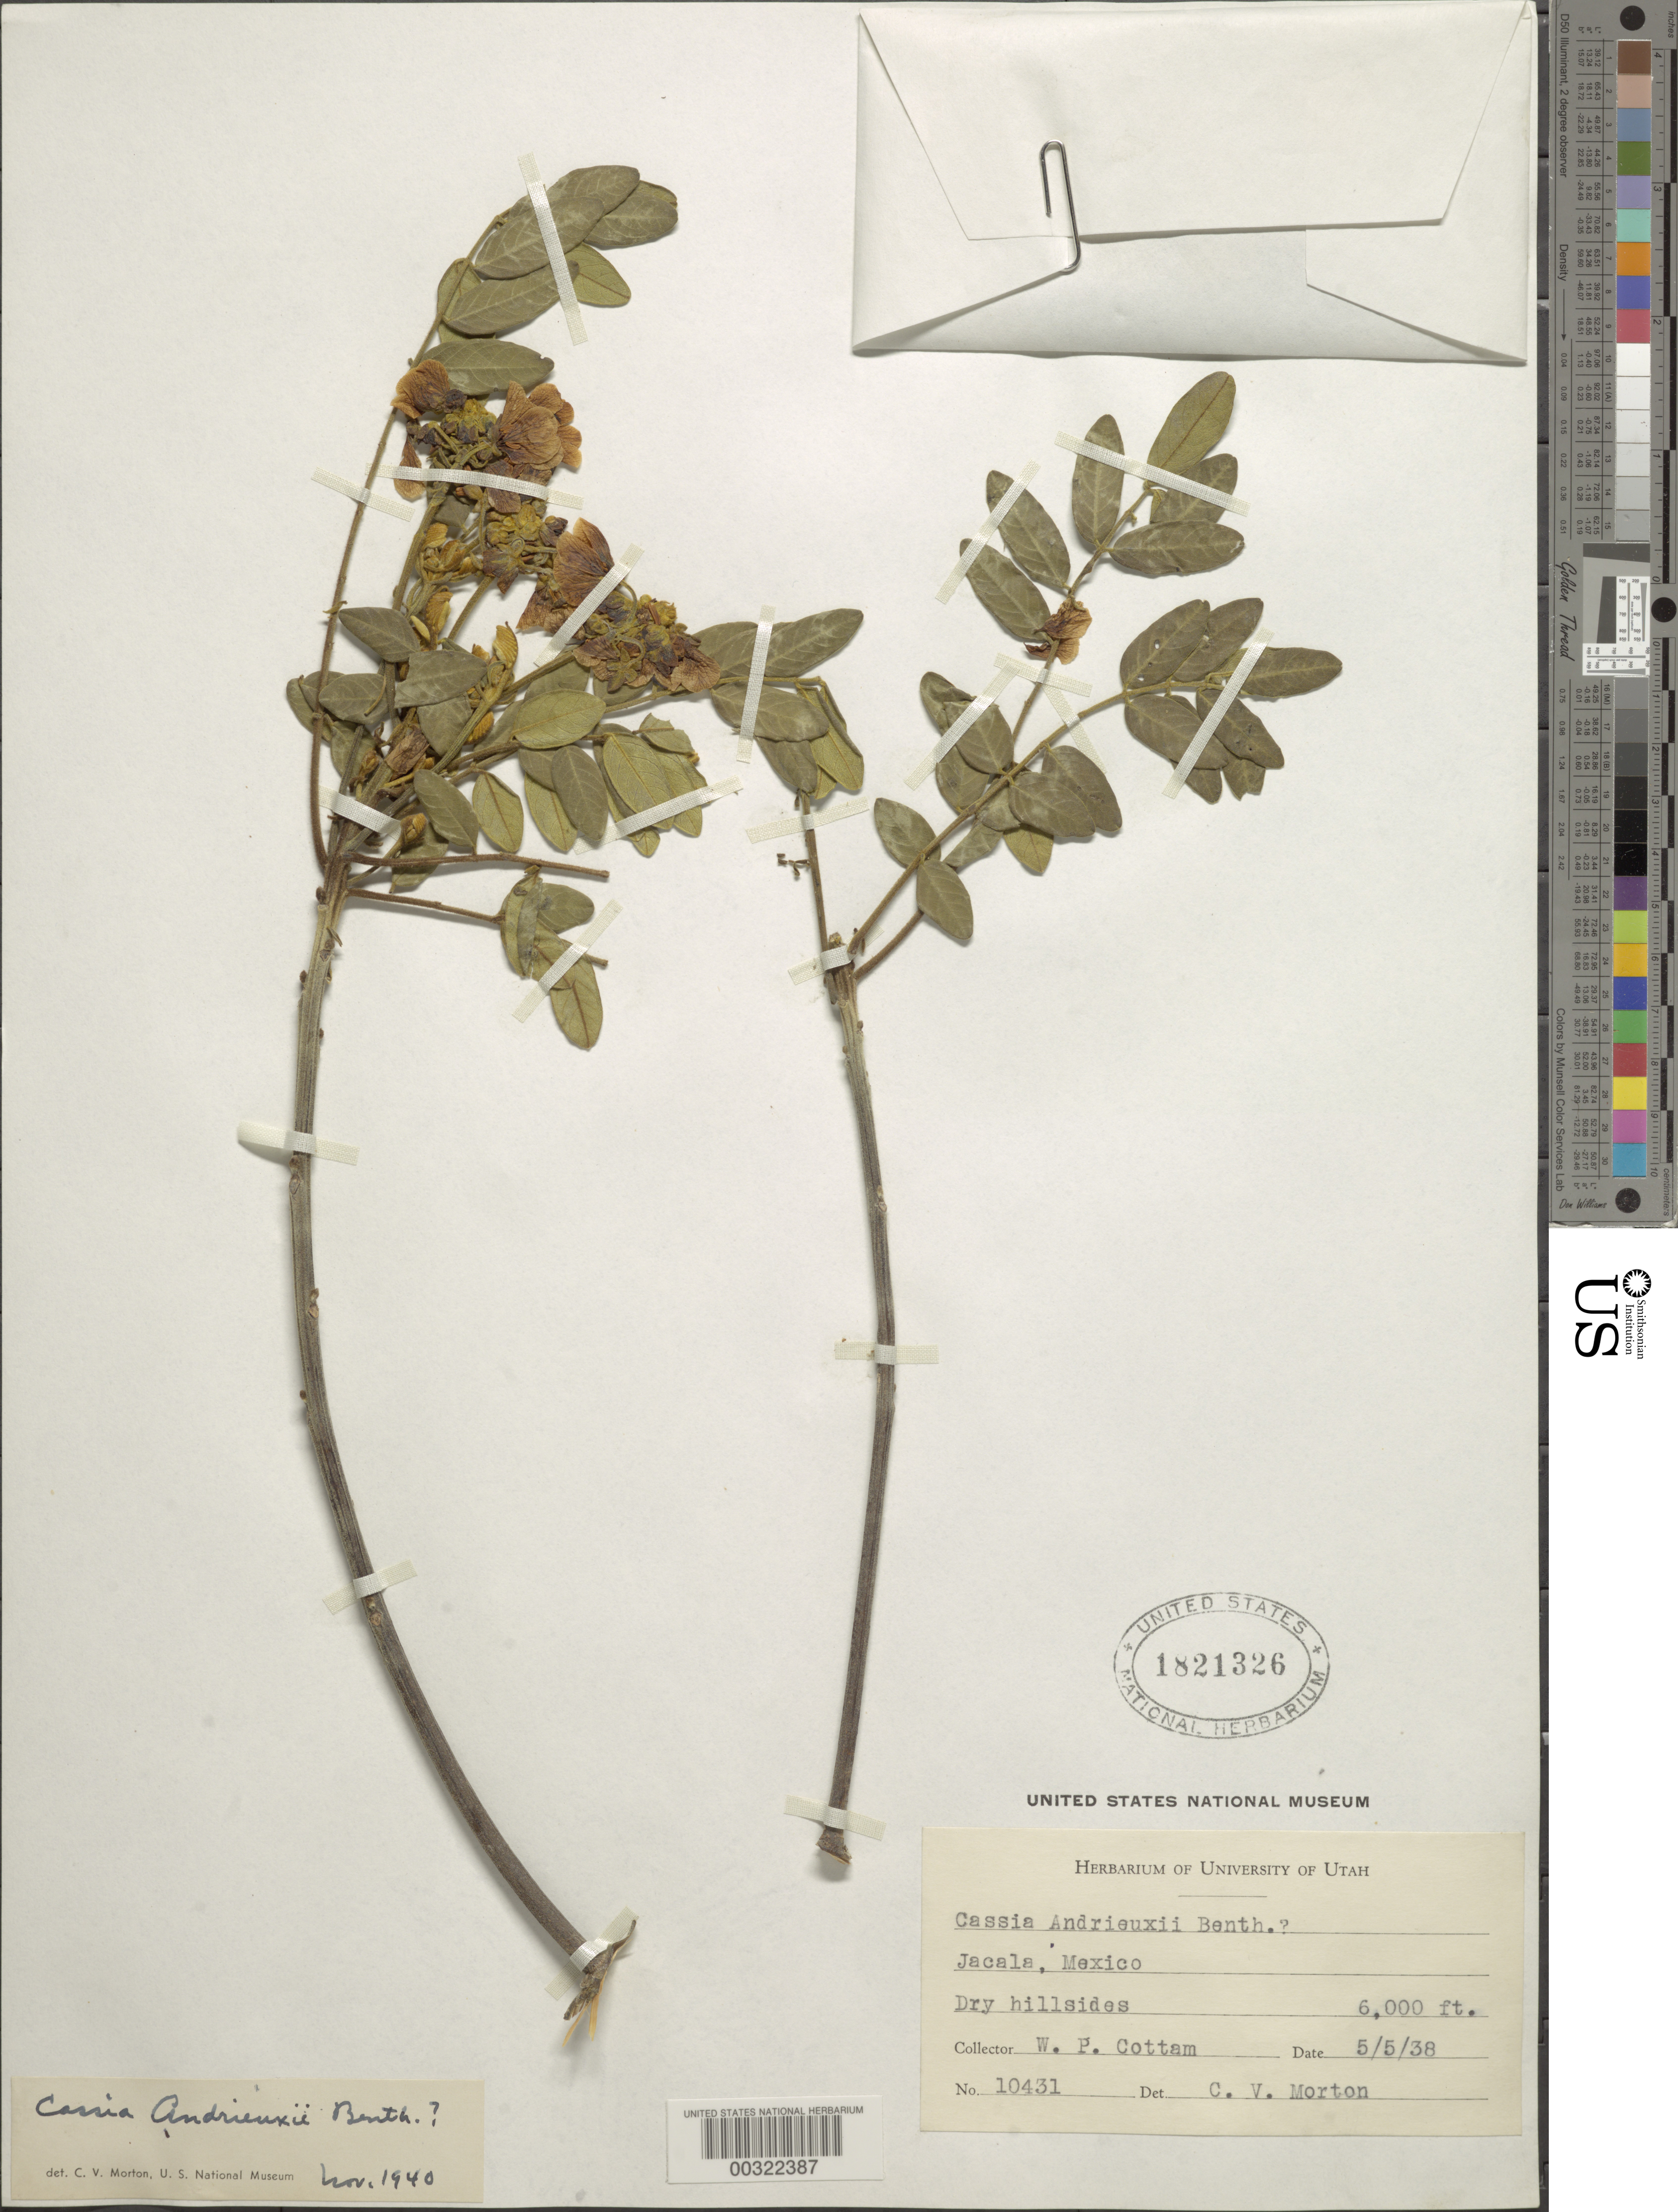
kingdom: Plantae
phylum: Tracheophyta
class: Magnoliopsida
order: Fabales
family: Fabaceae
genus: Senna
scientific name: Senna andrieuxii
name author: (Benth.) H.S. Irwin & Barneby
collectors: W. Cottam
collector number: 10431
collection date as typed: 05 May 1938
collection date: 1938-05-05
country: Mexico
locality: Jacala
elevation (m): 1829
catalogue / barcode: US 1821326